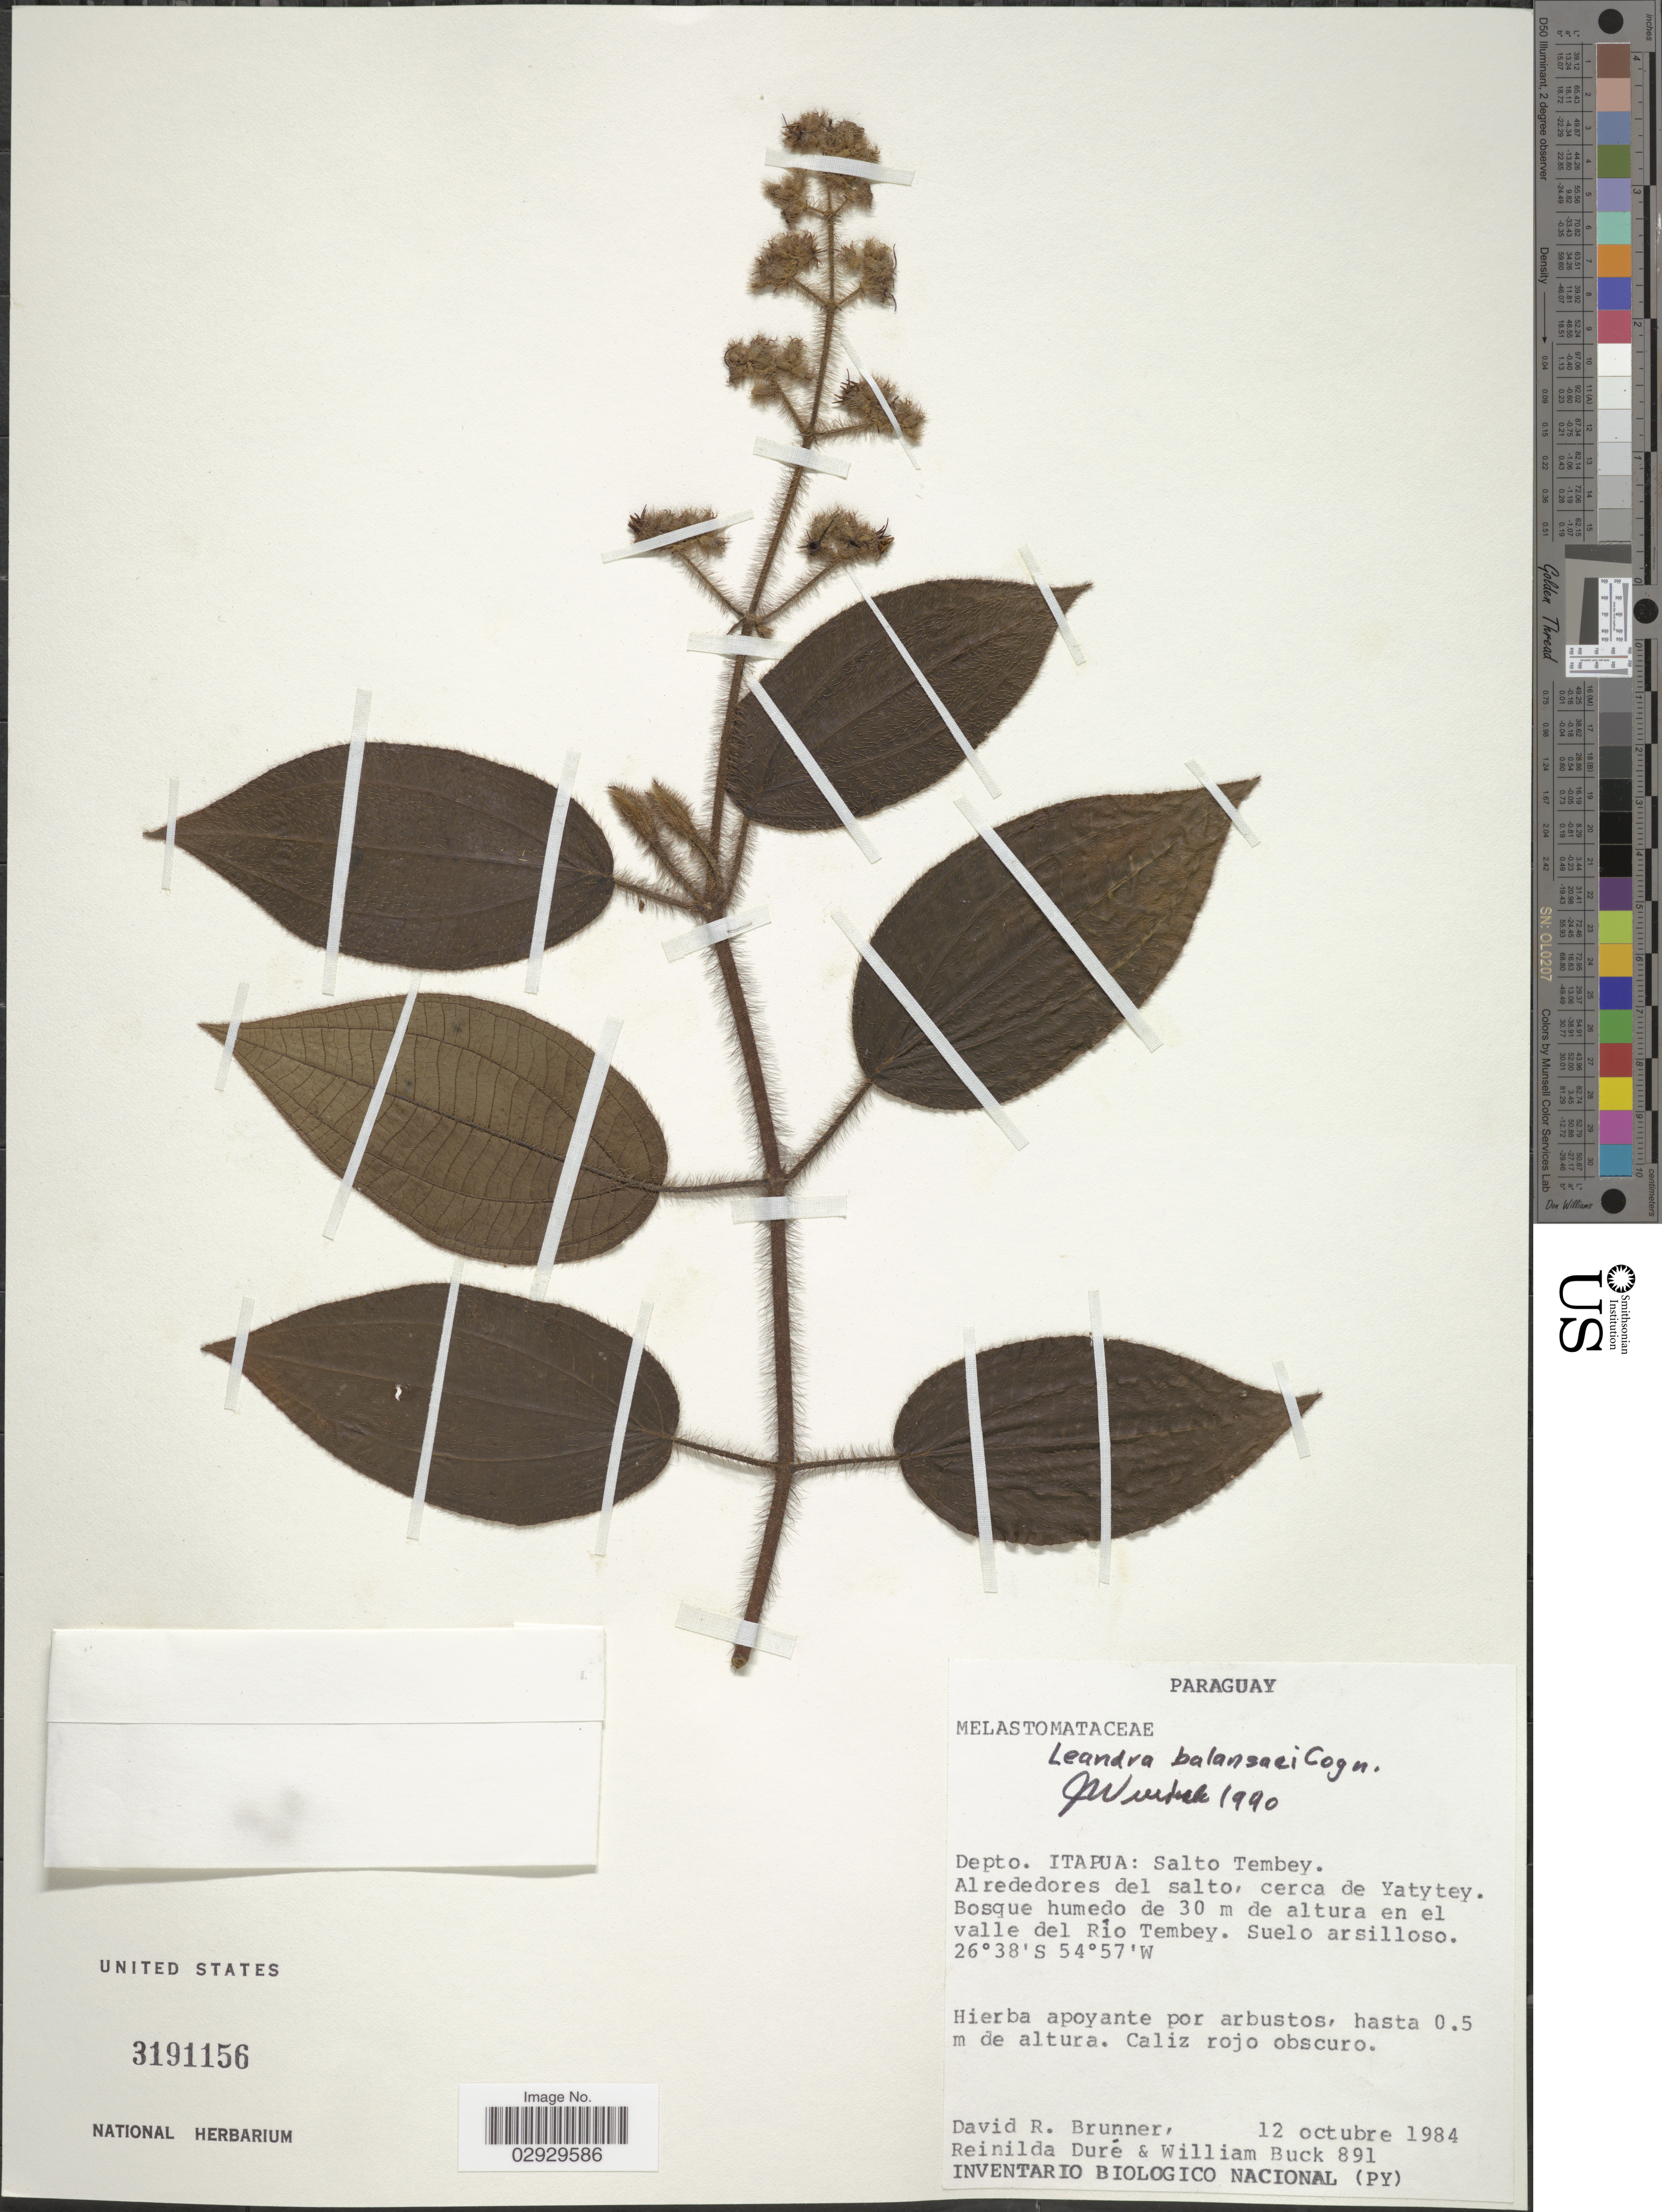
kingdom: Plantae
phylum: Tracheophyta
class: Magnoliopsida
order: Myrtales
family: Melastomataceae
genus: Leandra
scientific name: Leandra balansae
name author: Cogn.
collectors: D. R. Brunner, R. Duré & W. Buck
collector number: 891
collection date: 1984-10-12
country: Paraguay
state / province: Itapua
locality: Depto. Itapua: Salto Tembey. Alrededores del salto, cerca de Yatytey. En el valle del Río Tembey.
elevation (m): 30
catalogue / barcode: US 3191156